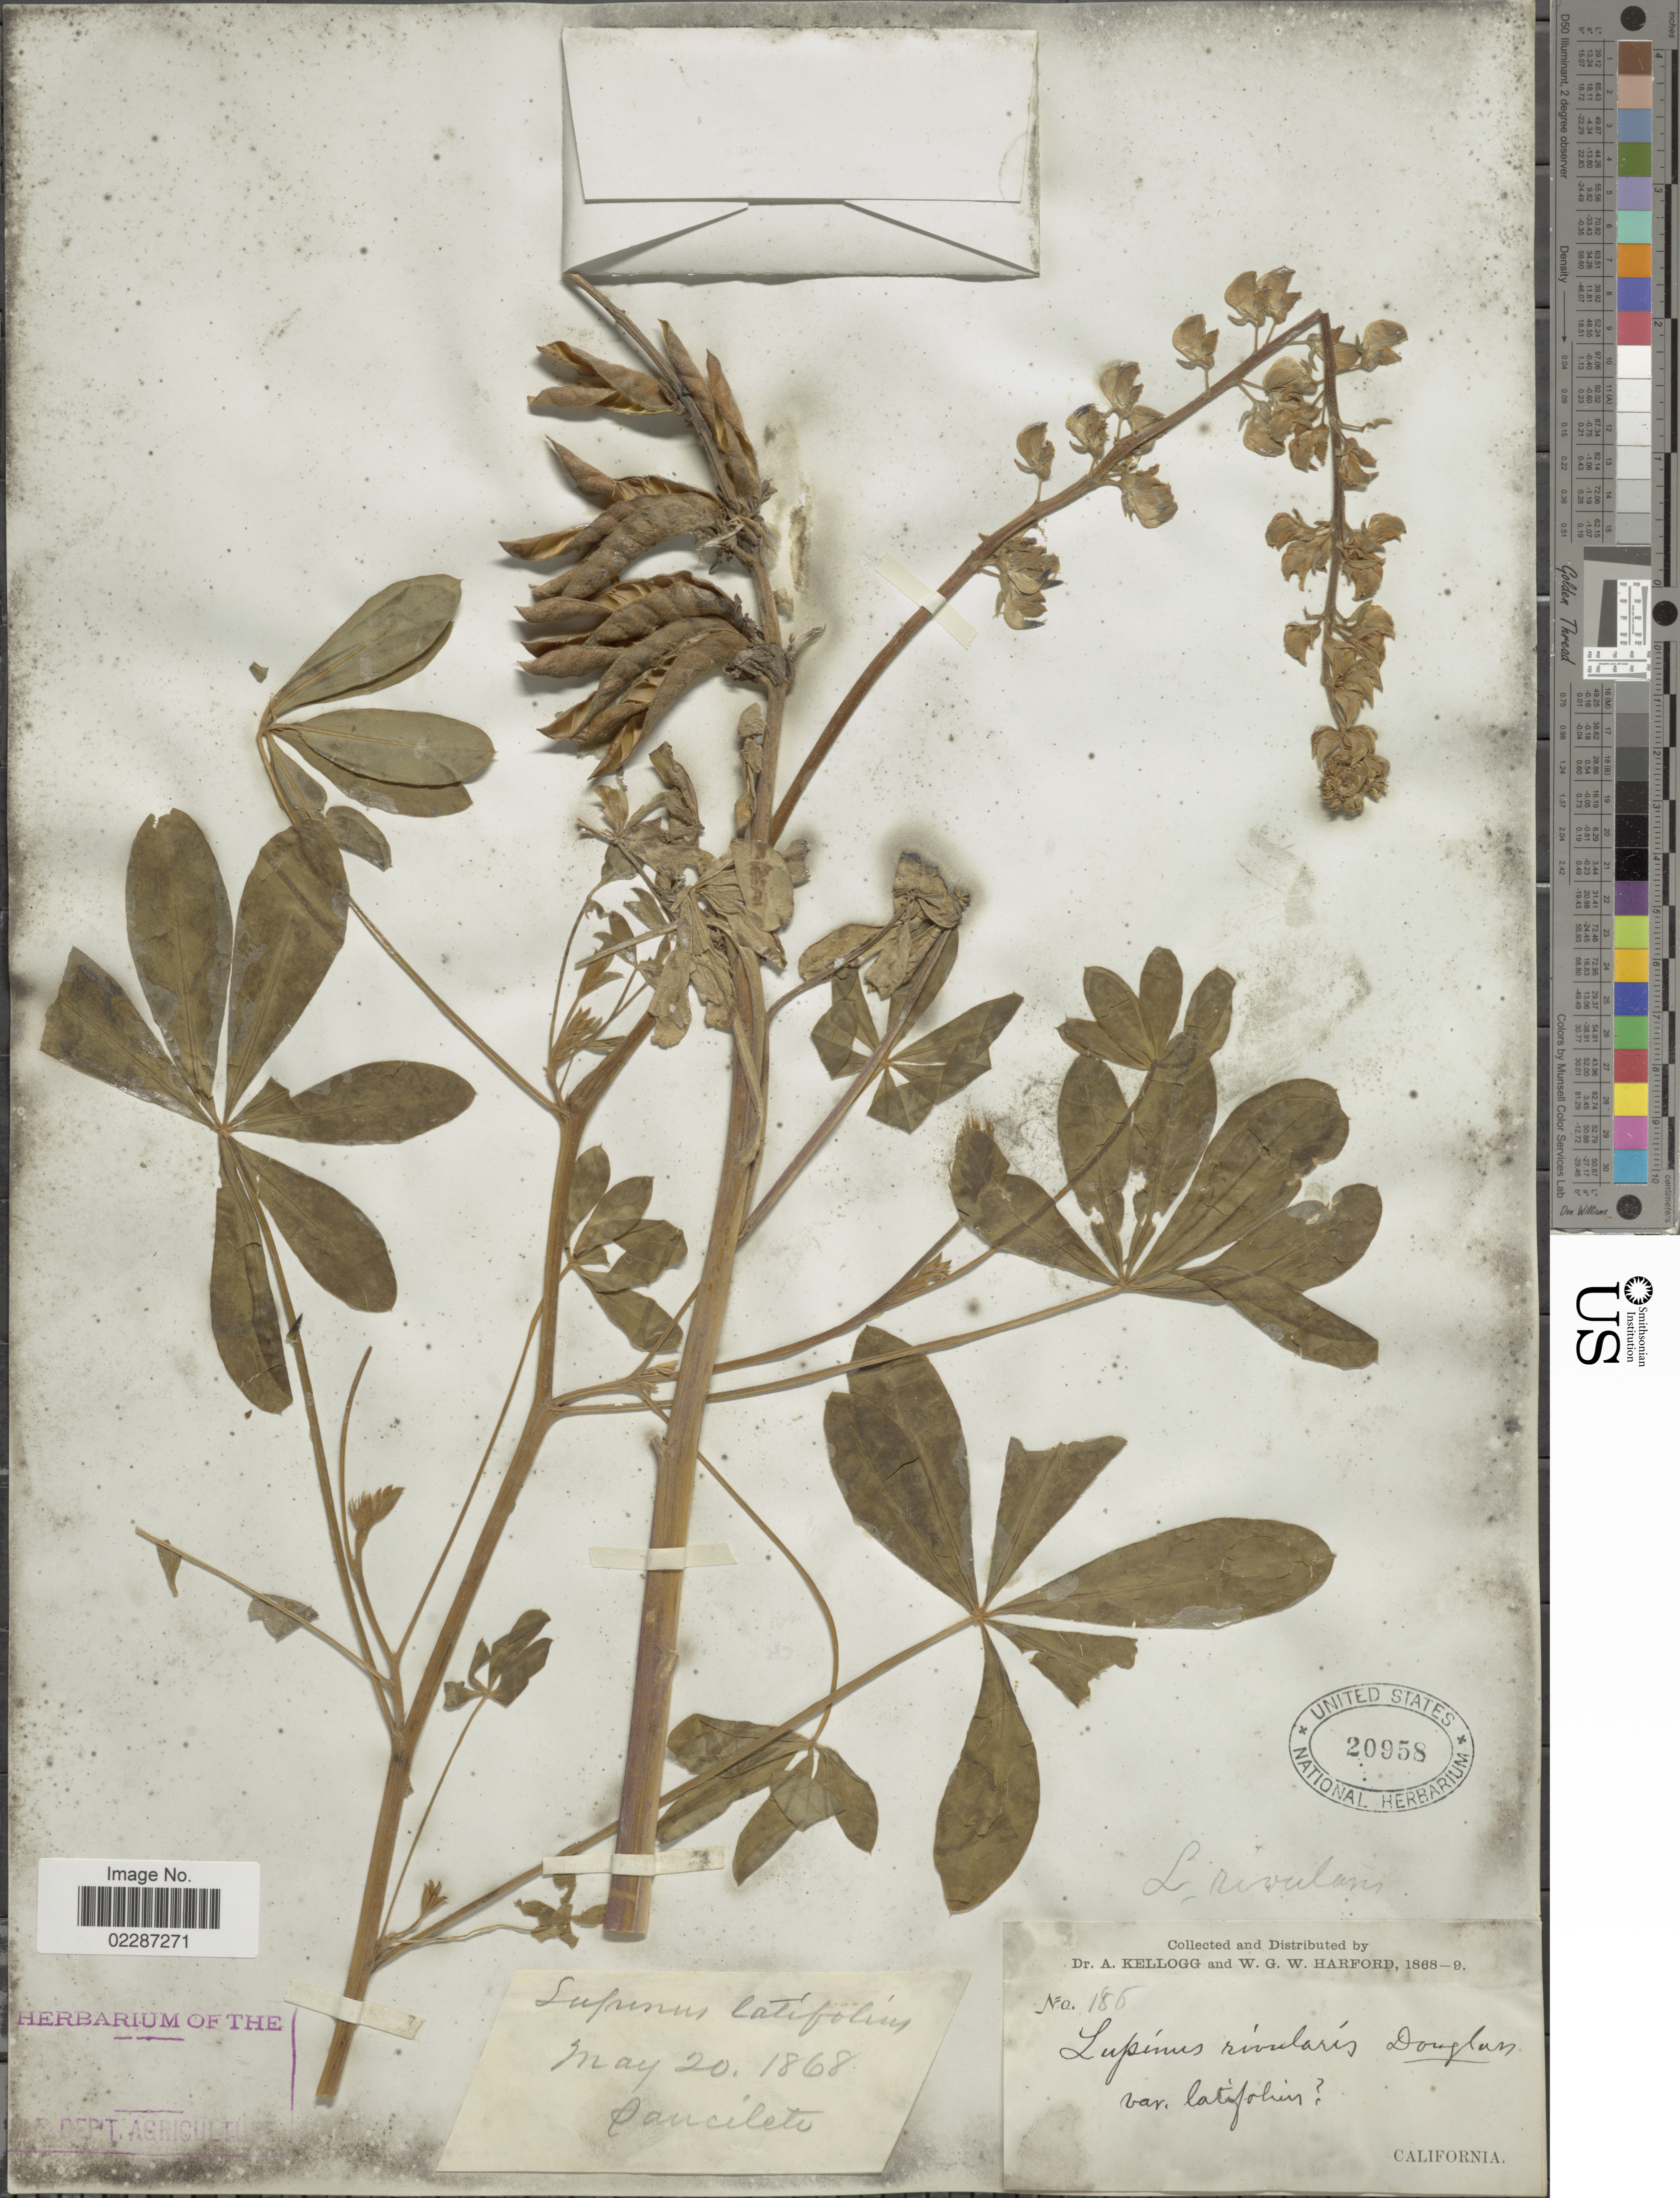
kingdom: Plantae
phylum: Tracheophyta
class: Magnoliopsida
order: Fabales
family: Fabaceae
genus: Lupinus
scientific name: Lupinus rivularis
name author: Lindl.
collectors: A. Kellogg & W. G. W. Harford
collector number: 185*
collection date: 1868-05-20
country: United States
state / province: California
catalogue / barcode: US 20958